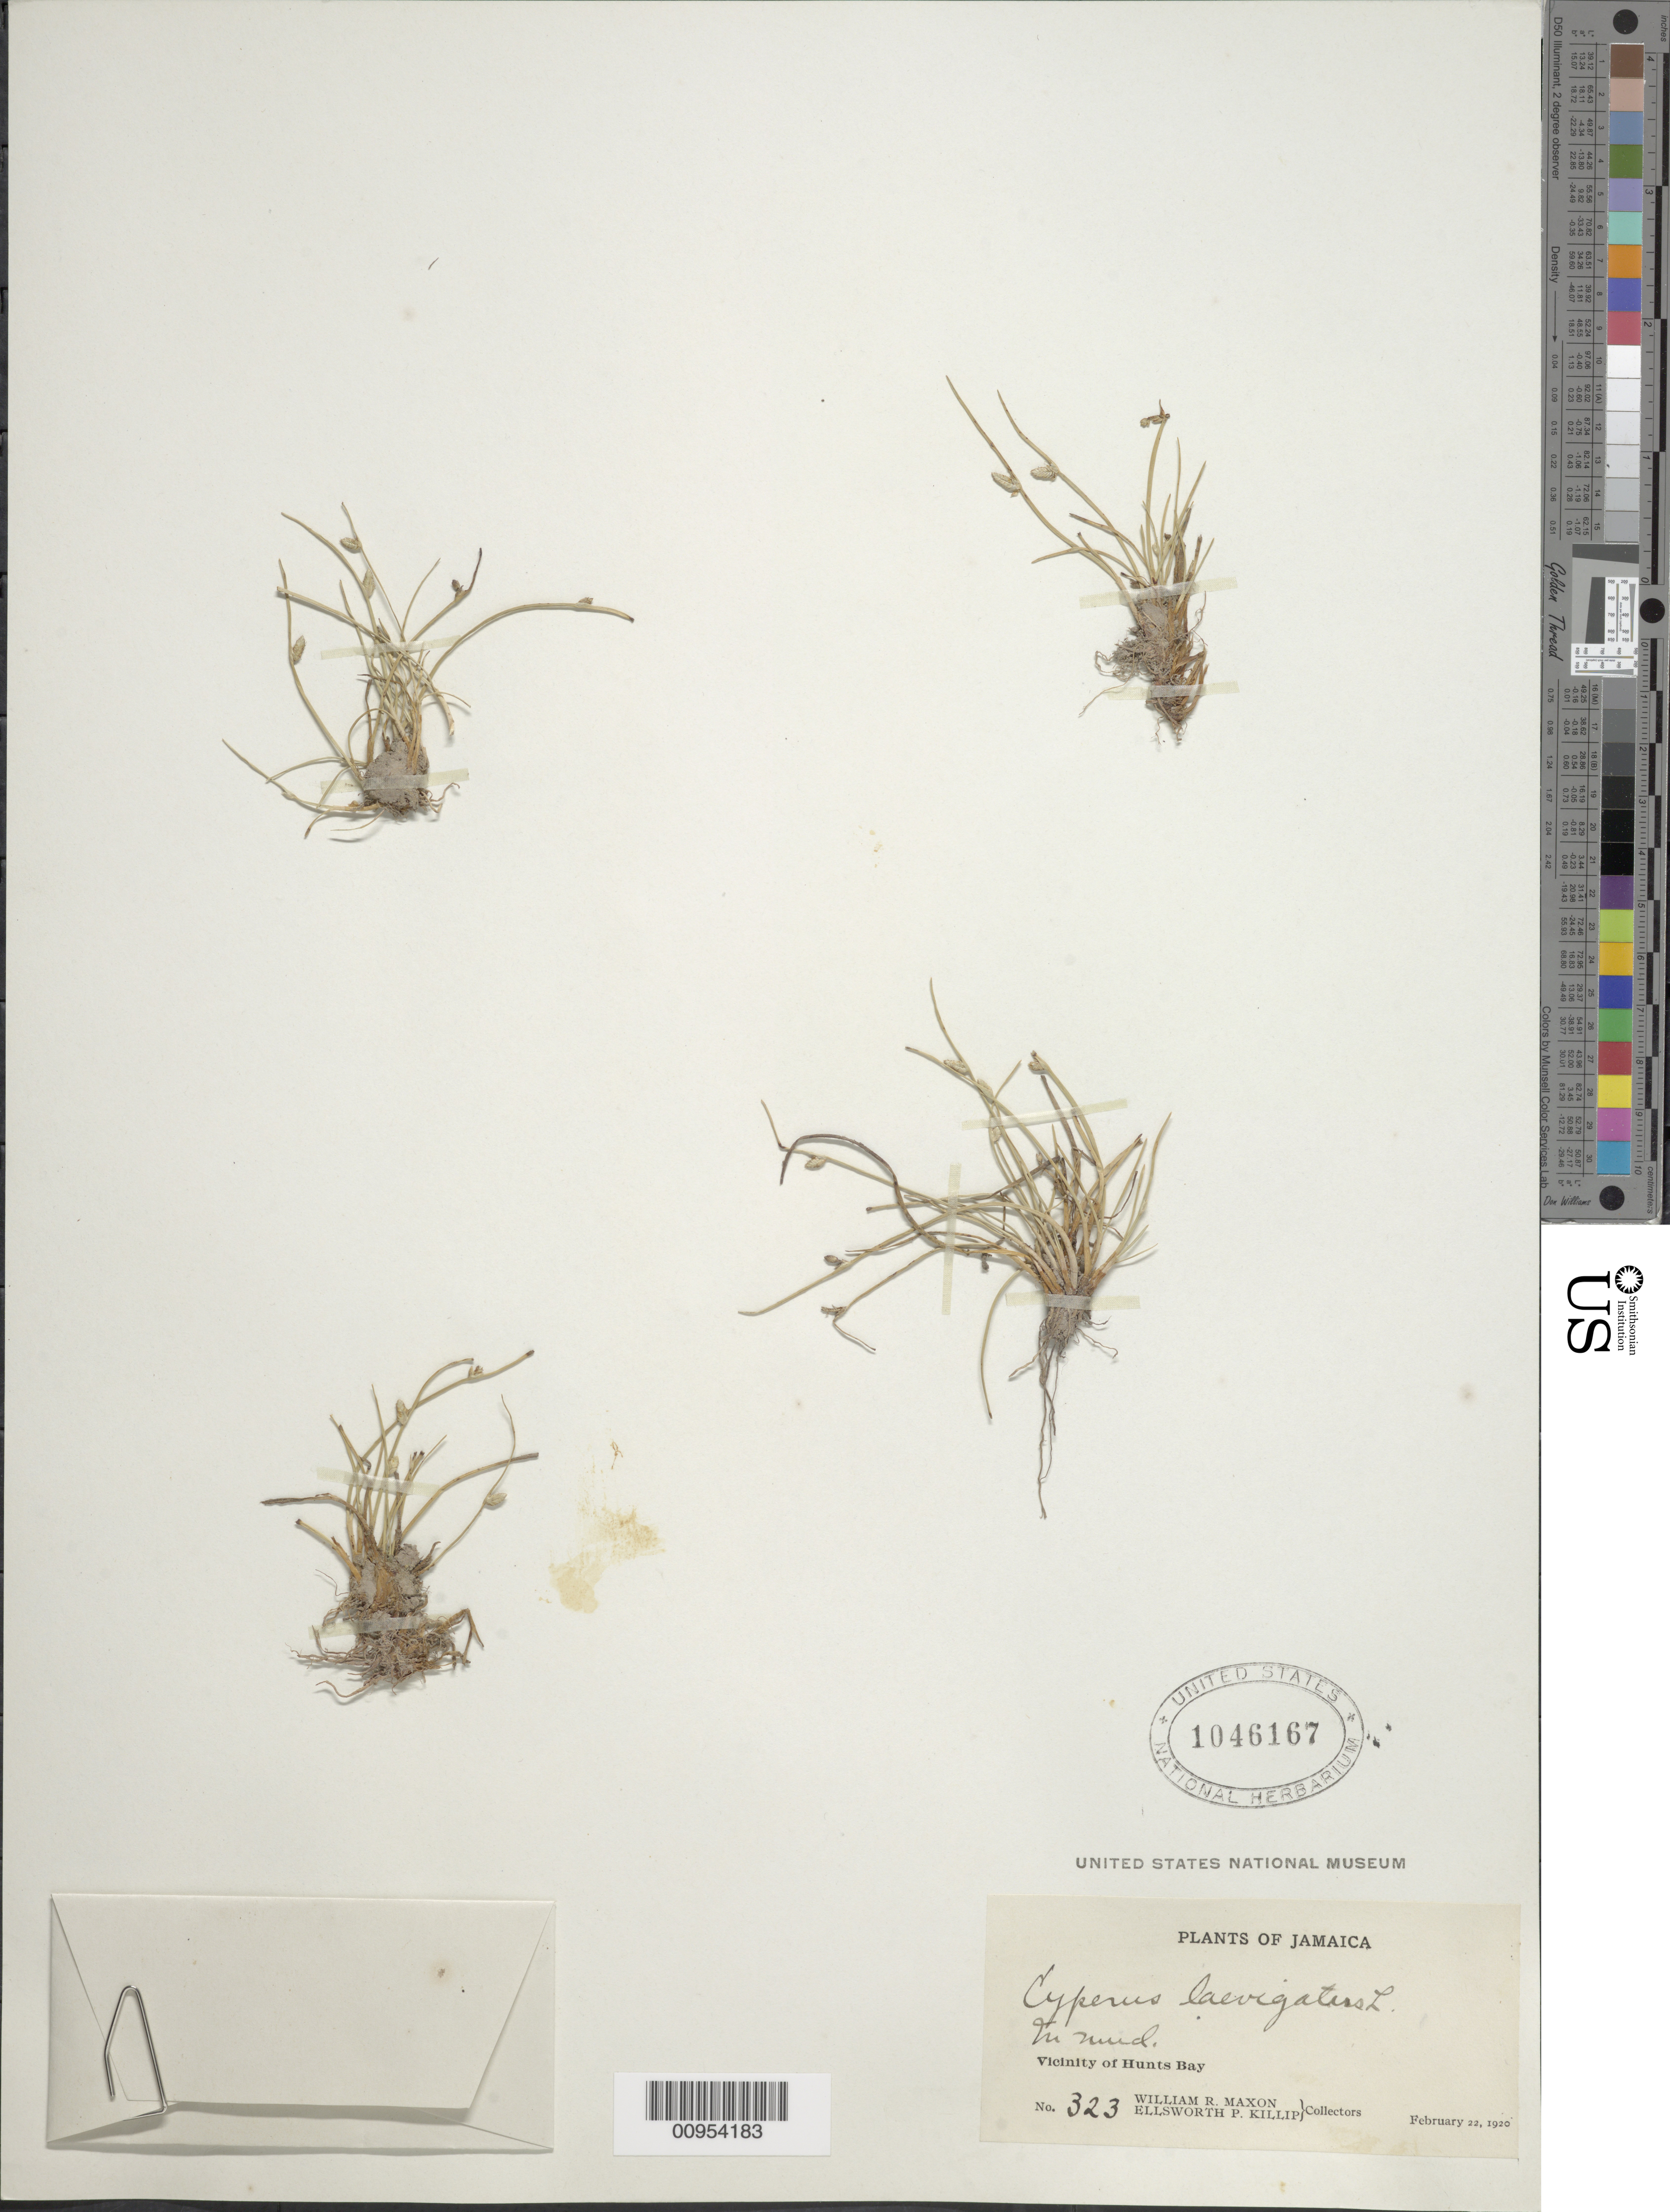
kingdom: Plantae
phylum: Tracheophyta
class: Liliopsida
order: Poales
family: Cyperaceae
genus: Cyperus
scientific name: Cyperus laevigatus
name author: L.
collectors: W. R. Maxon & E. P. Killip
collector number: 323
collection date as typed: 22 Feb 1920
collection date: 1920-02-22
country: Jamaica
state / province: Saint Catherine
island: Jamaica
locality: Vicinity of Hunts Bay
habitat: In mud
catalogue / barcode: US 1046167